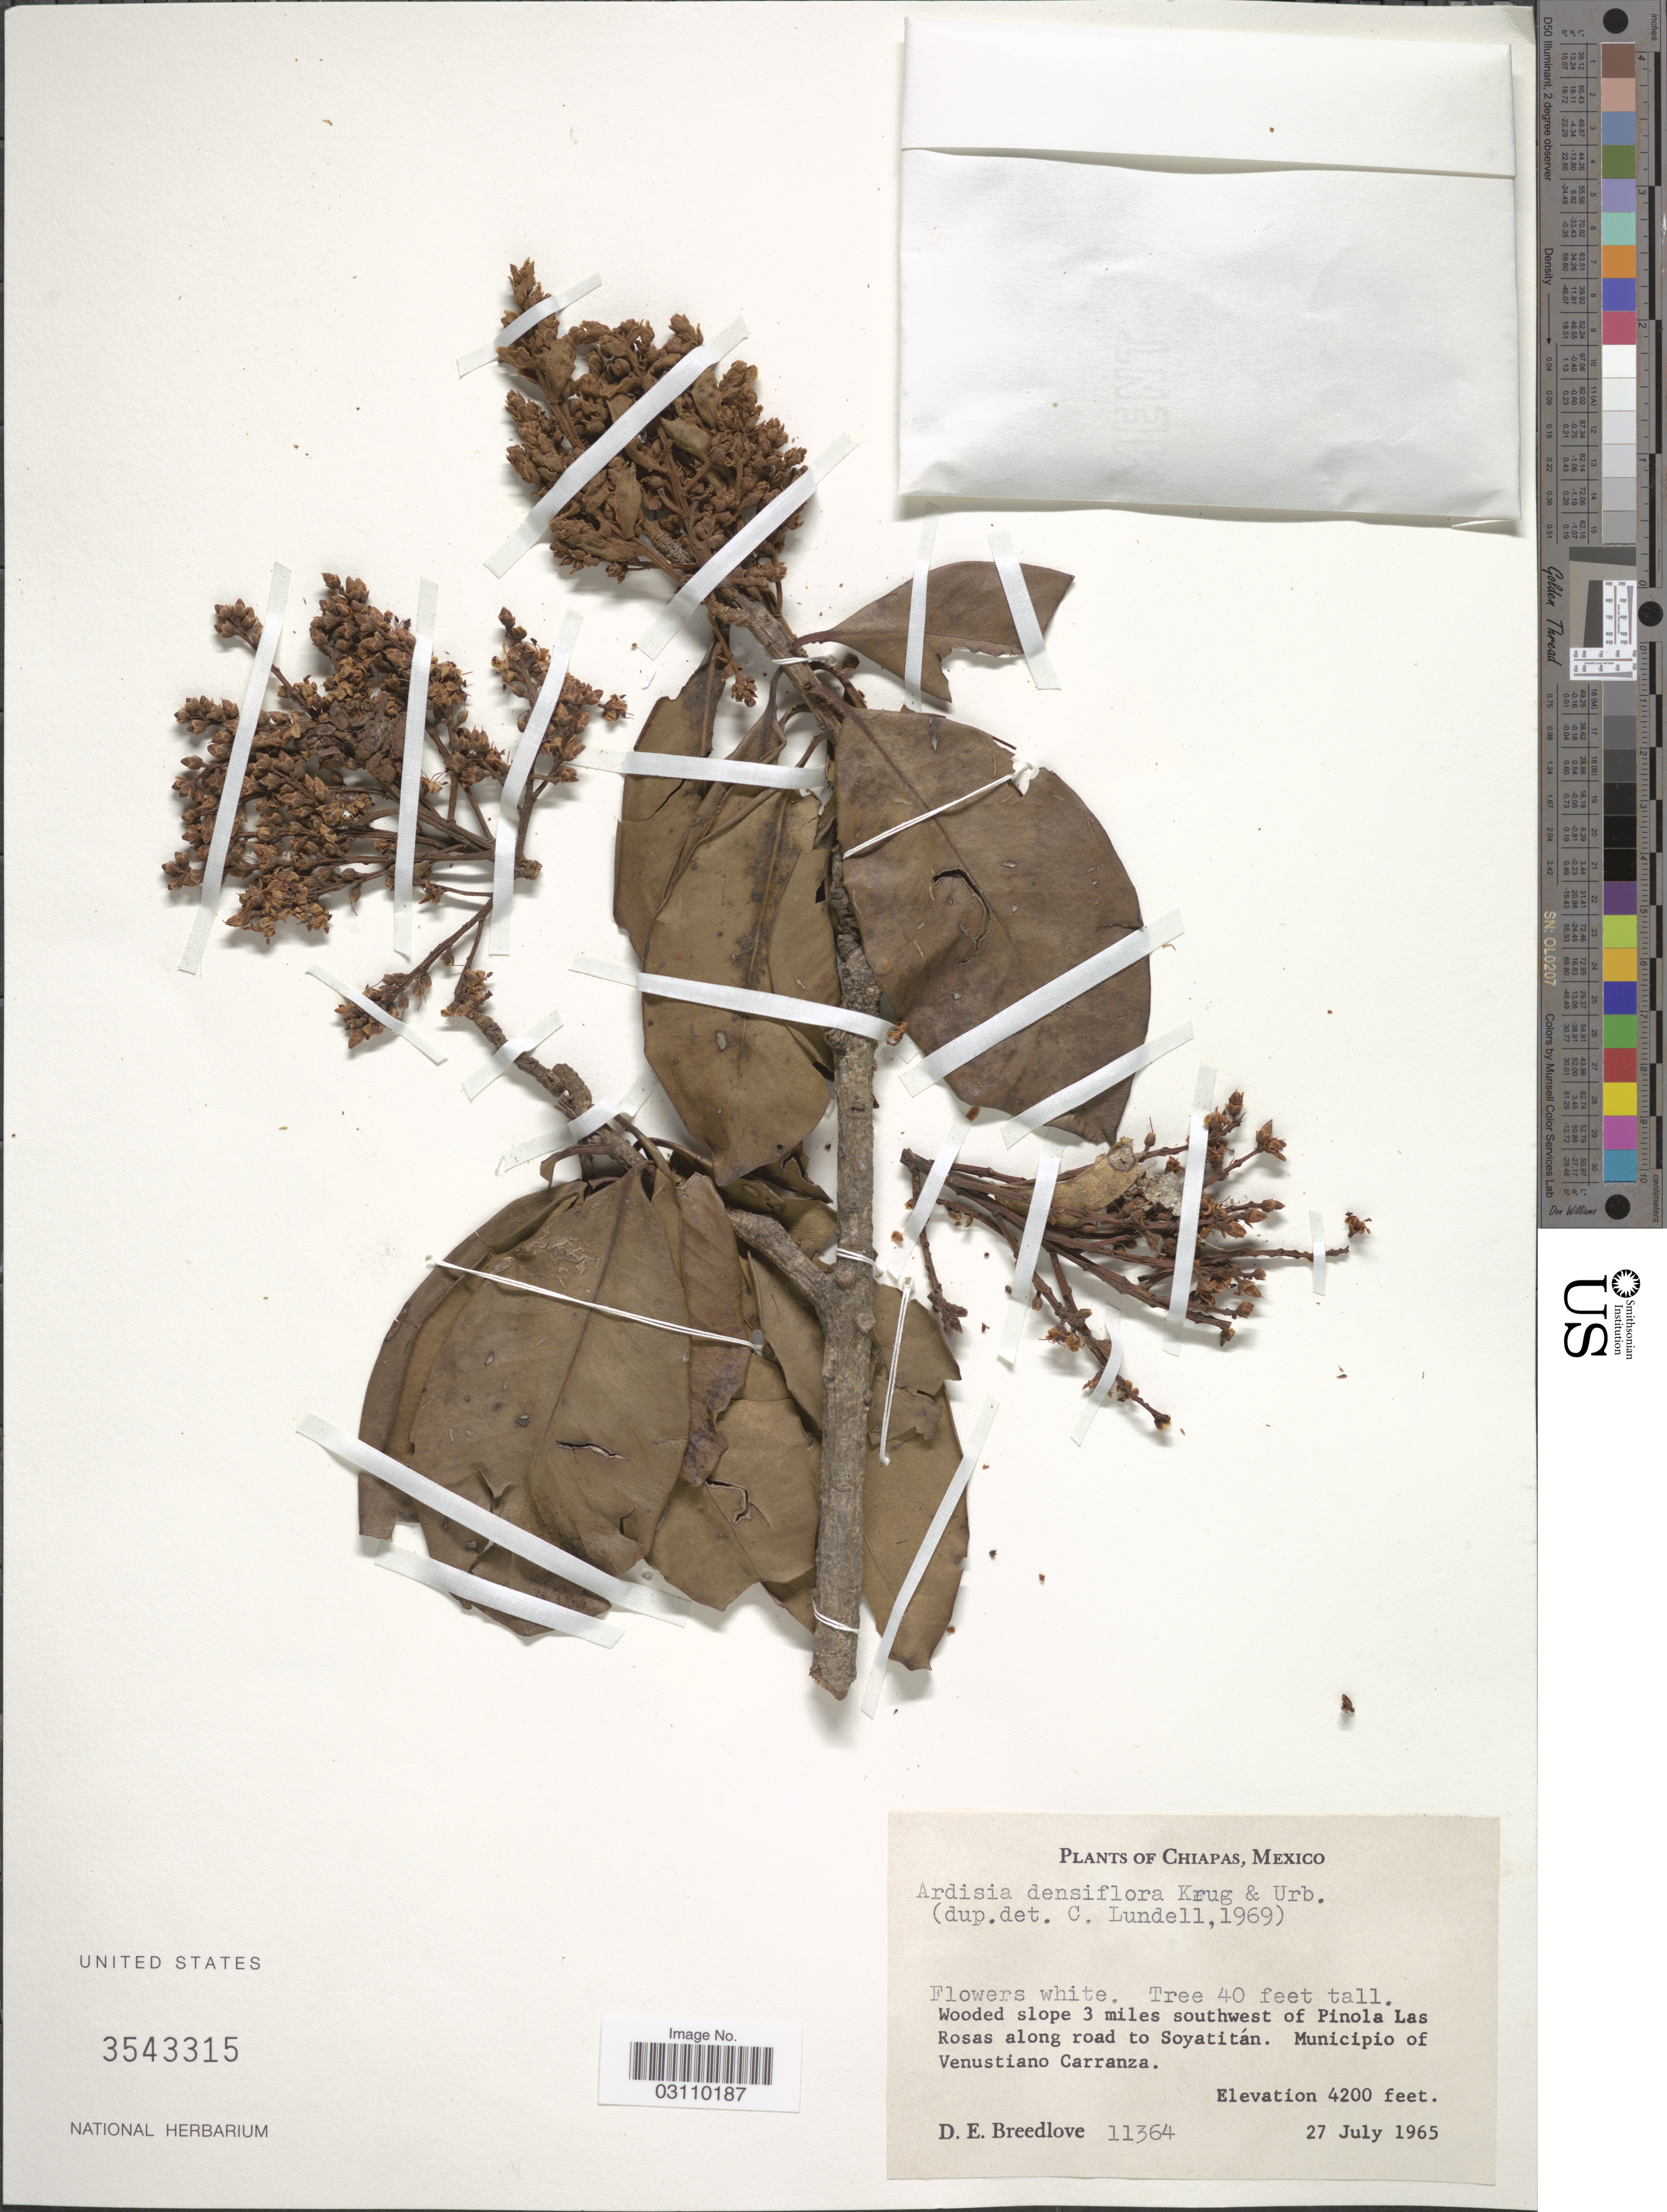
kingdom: Plantae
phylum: Tracheophyta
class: Magnoliopsida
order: Ericales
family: Primulaceae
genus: Ardisia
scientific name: Ardisia densiflora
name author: Krug & Urb.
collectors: D. E. Breedlove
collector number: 11364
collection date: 1965-07-27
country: Mexico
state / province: Chiapas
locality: Wooded slope 3 miles southwest of Pinola Las Rosas along road to Soyatitán. Municipio of Venustiano Carranza.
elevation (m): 1280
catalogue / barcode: US 3543315